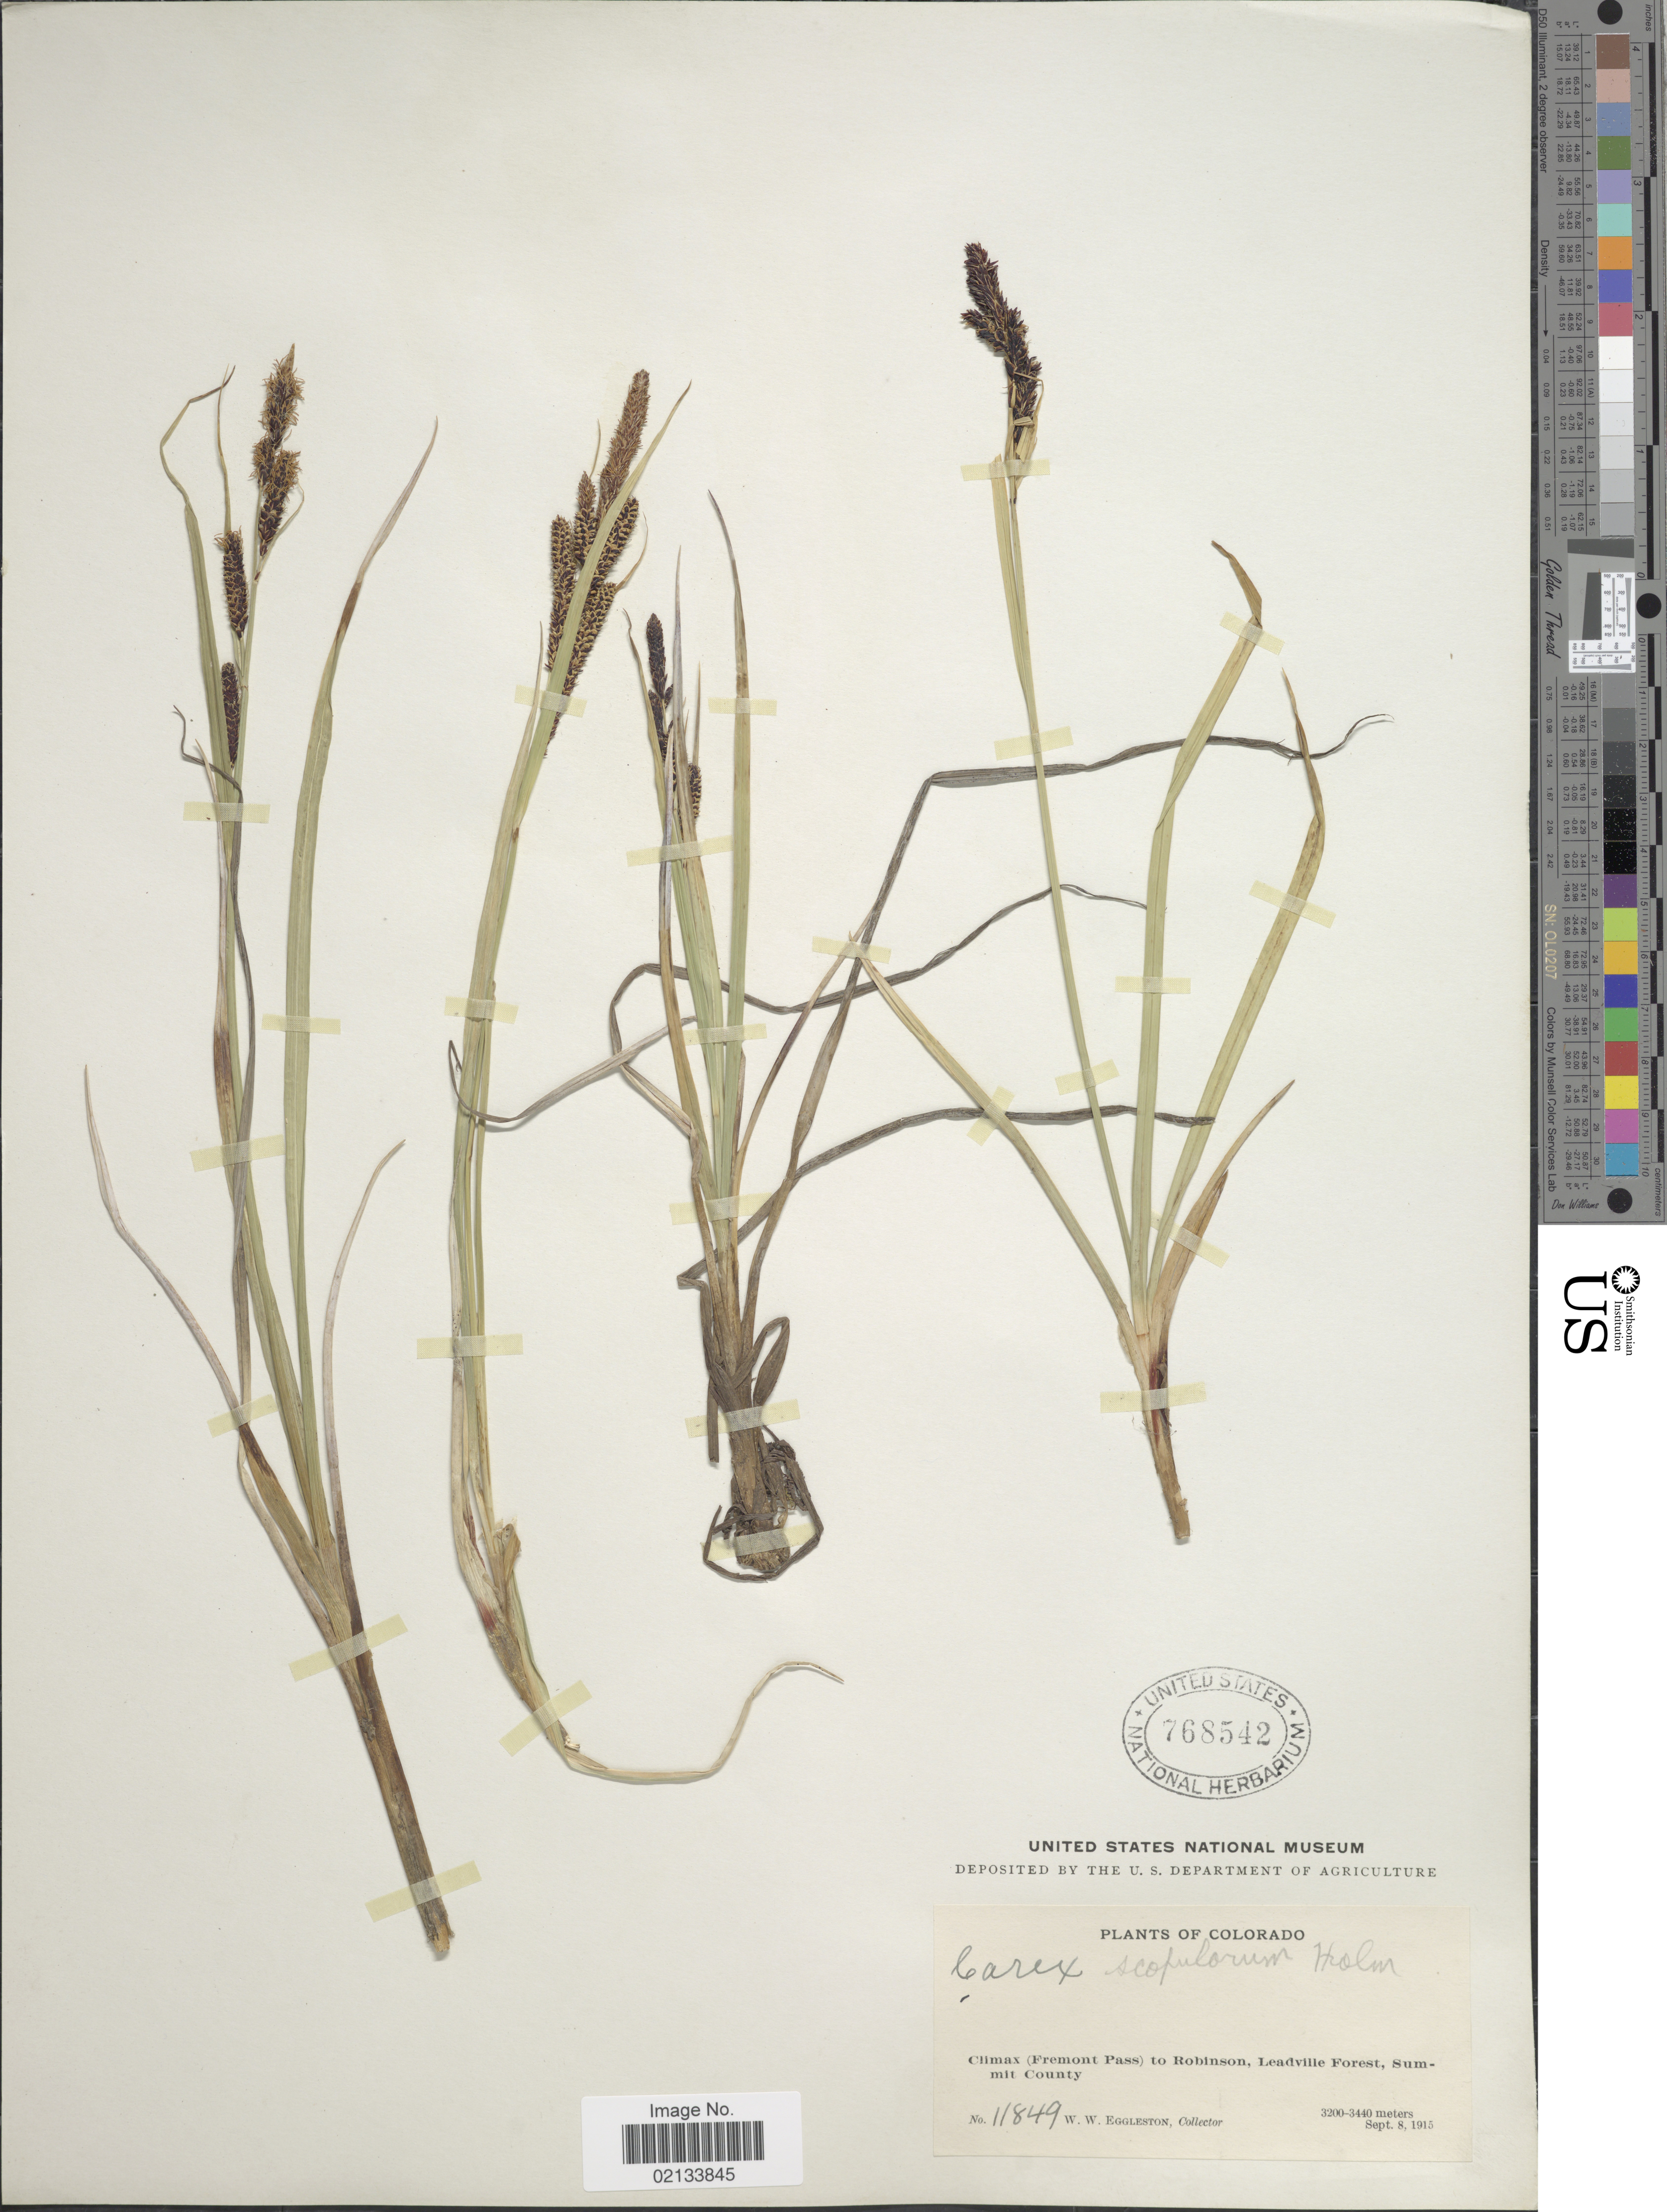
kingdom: Plantae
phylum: Tracheophyta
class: Liliopsida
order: Poales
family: Cyperaceae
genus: Carex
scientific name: Carex scopulorum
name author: Holm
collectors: W. W. Eggleston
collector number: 11849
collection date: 1915-09-08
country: United States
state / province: Colorado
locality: Climax (Fremont Pass) to Robinson, Leadville Forest, Summit County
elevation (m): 3200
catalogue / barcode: US 768542